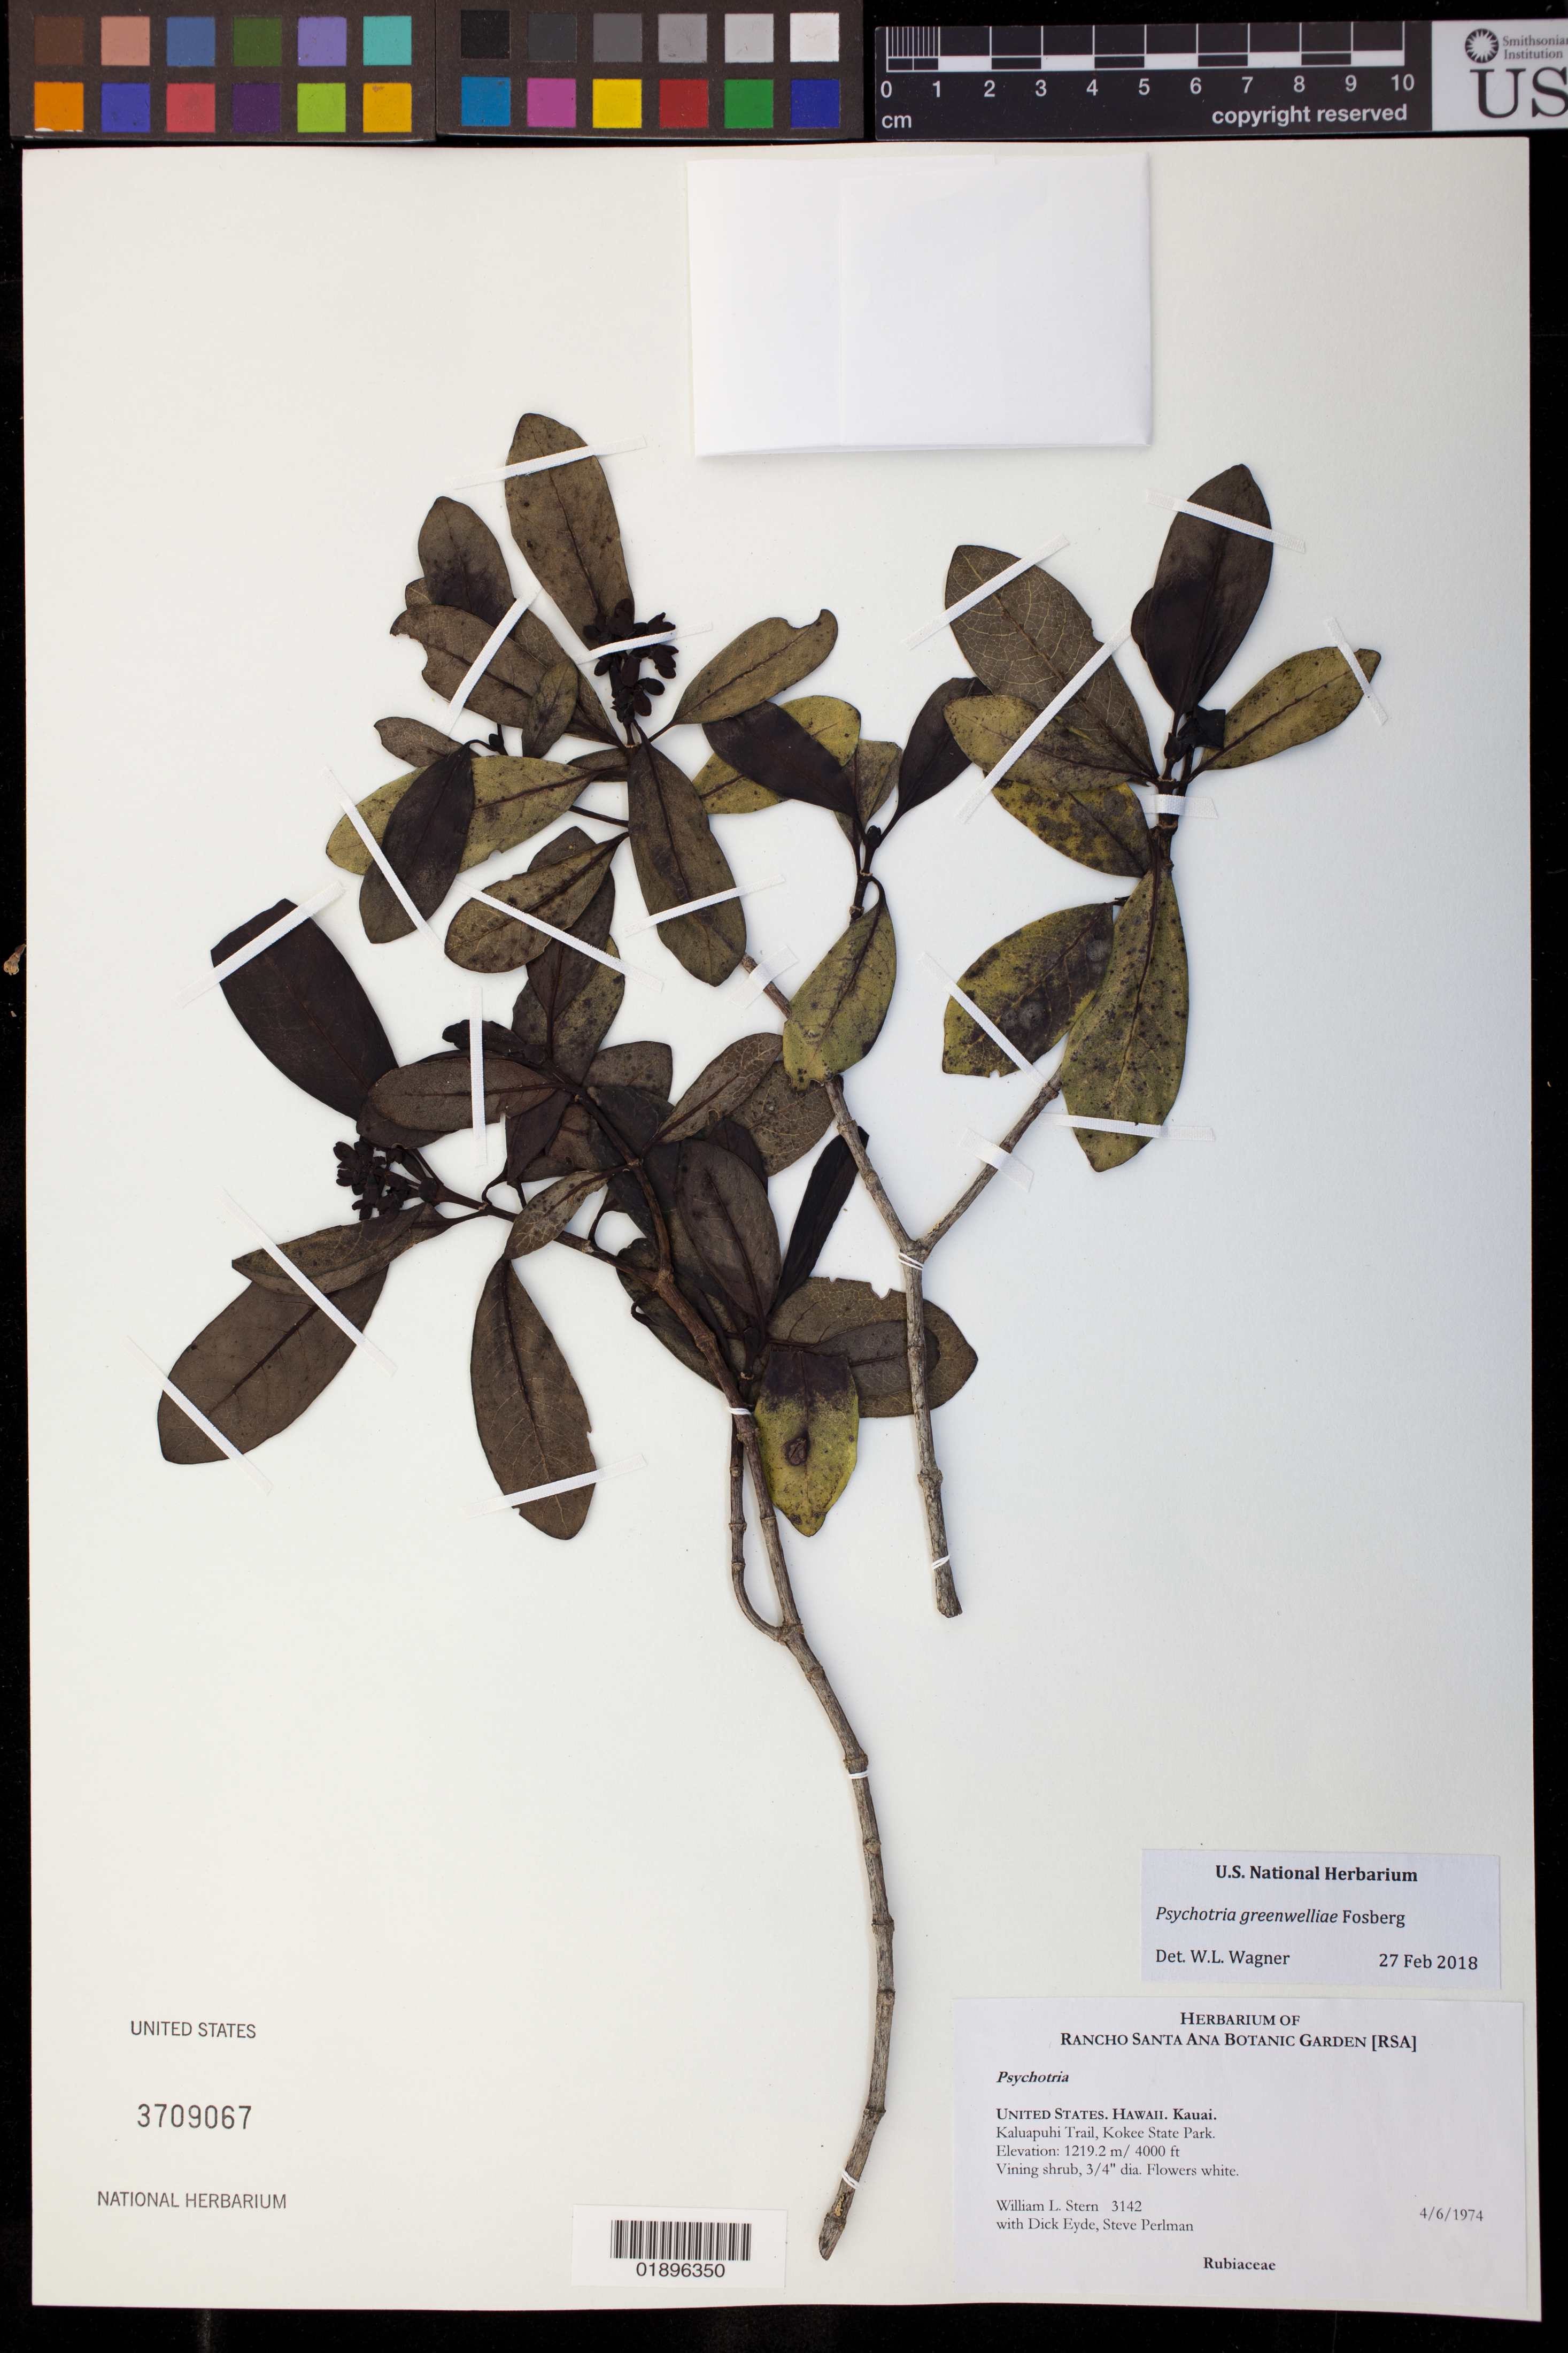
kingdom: Plantae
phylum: Tracheophyta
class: Magnoliopsida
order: Gentianales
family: Rubiaceae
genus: Psychotria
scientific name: Psychotria greenwelliae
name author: Fosberg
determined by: Wagner, W. L., (BOT), Smithsonian Institution - National Museum of Natural History (UNITED STATES)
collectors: W. L. Stern, R. H. Eyde & S. P. Perlman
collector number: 3142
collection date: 1974-04-06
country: United States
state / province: Hawaii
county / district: Kauai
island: Kaua'i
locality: Kaluapuhi Trail, Kokee State Park.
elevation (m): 1219.2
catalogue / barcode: US 3709067